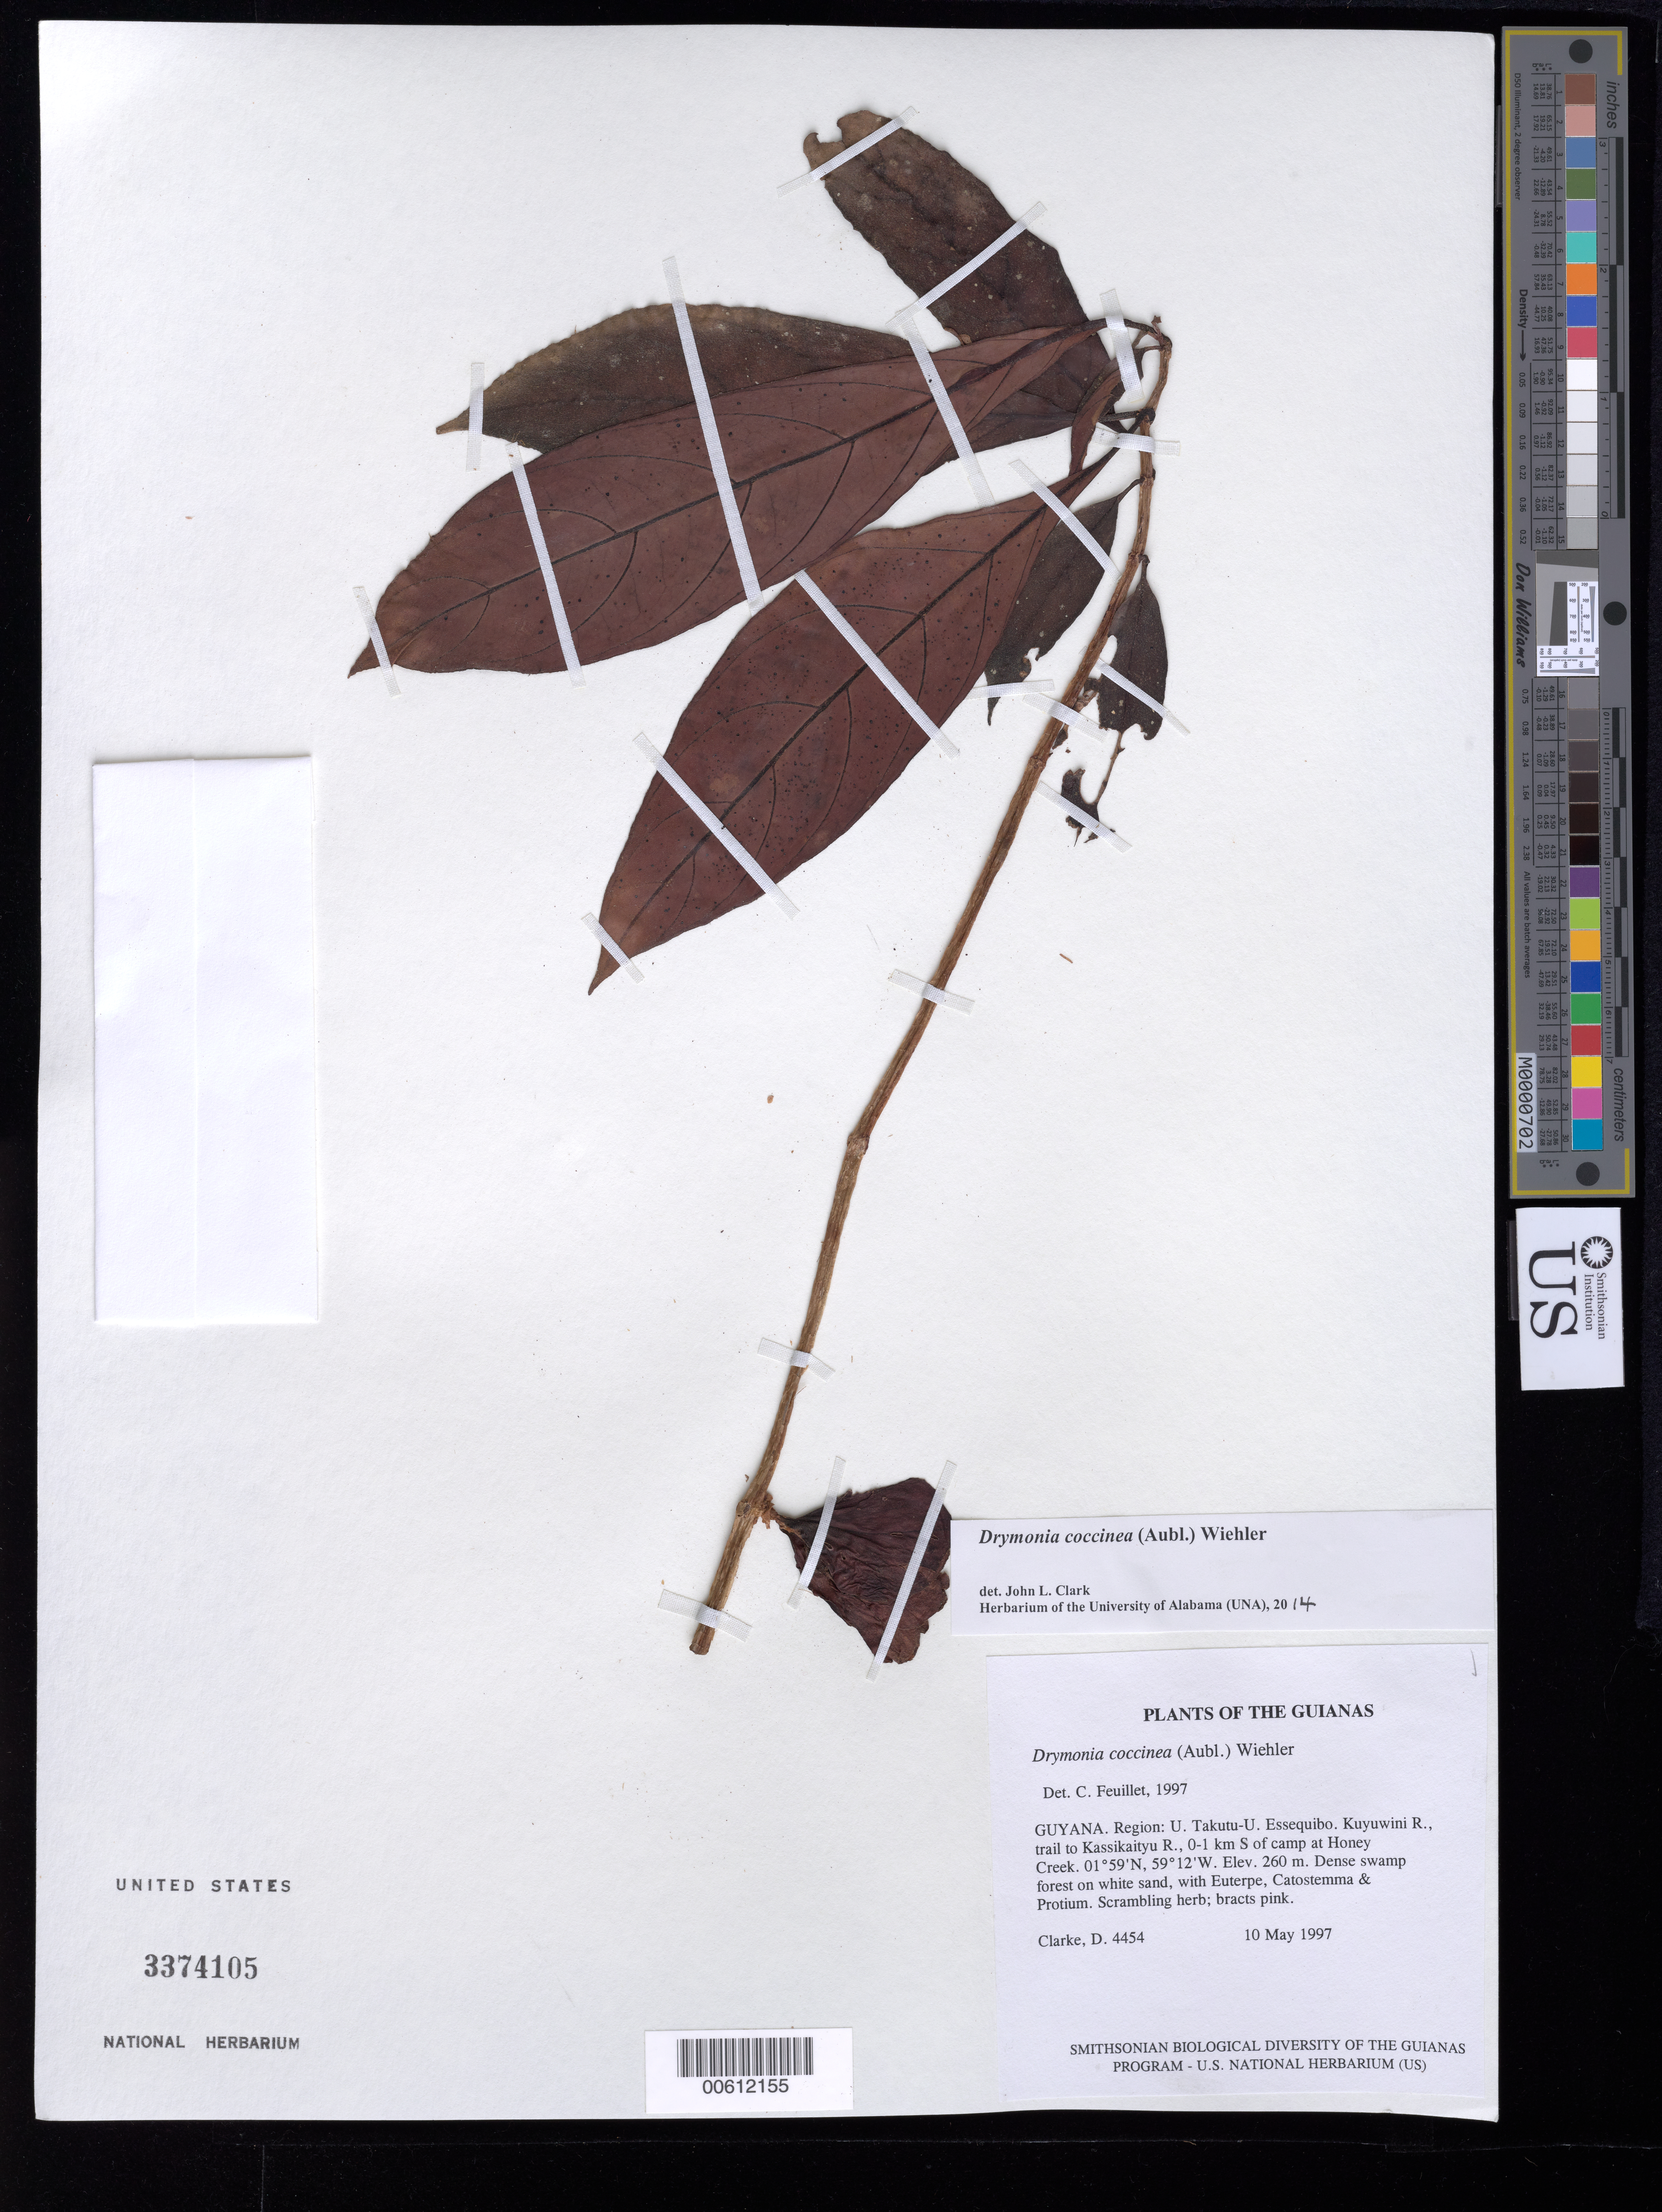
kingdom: Plantae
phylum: Tracheophyta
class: Magnoliopsida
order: Lamiales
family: Gesneriaceae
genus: Drymonia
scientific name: Drymonia coccinea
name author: (Aubl.) Wiehler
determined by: Skog, Laurence E.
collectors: H. D. Clarke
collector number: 4454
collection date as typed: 10 May 1997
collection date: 1997-05-10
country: Guyana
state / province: U. Takutu-U. Essequibo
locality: Kuyuwini R., trail to Kassikaityu R., 0-1 km S of camp at Honey Creek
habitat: Dense swamp forest on white sand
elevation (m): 260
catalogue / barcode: US 3374105